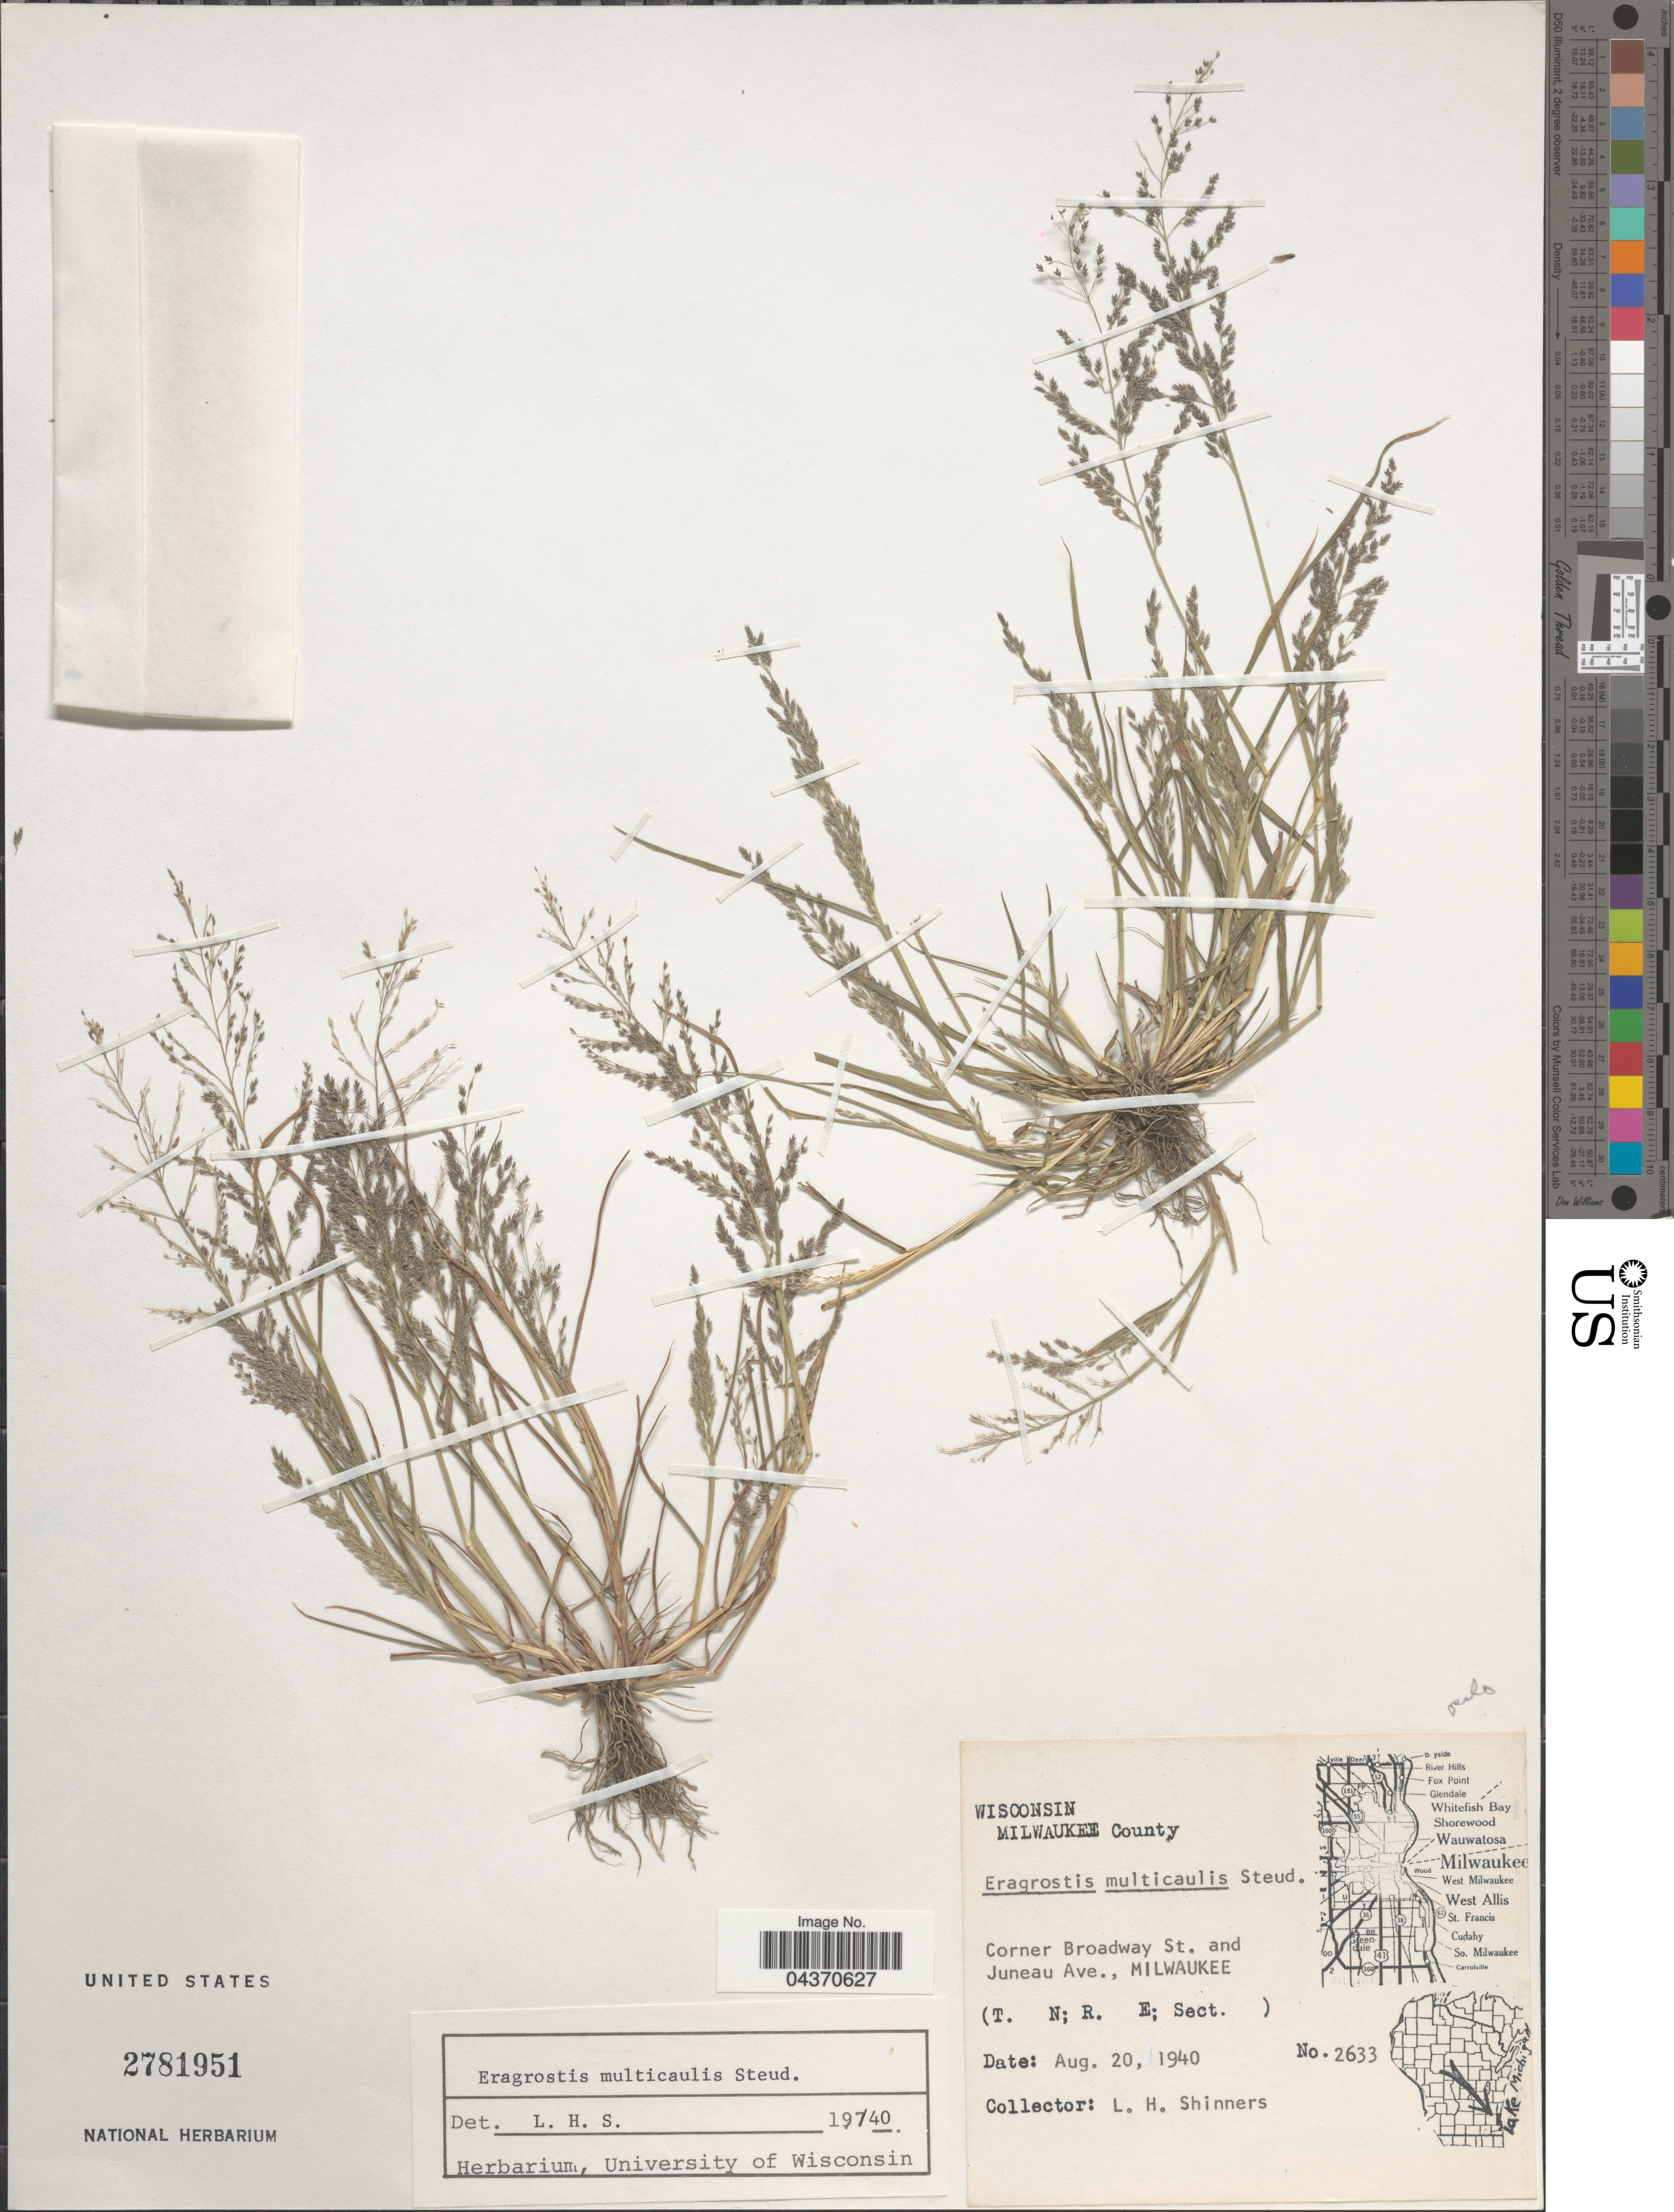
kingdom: Plantae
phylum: Tracheophyta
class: Liliopsida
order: Poales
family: Poaceae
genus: Eragrostis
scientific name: Eragrostis pilosa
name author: (L.) P. Beauv.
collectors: L. H. Shinners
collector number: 2633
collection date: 1940-08-20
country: United States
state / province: Wisconsin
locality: Milwaukee County. Corner Broadway St. and Juneau Ave., Milwaukee.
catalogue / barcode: US 2781951